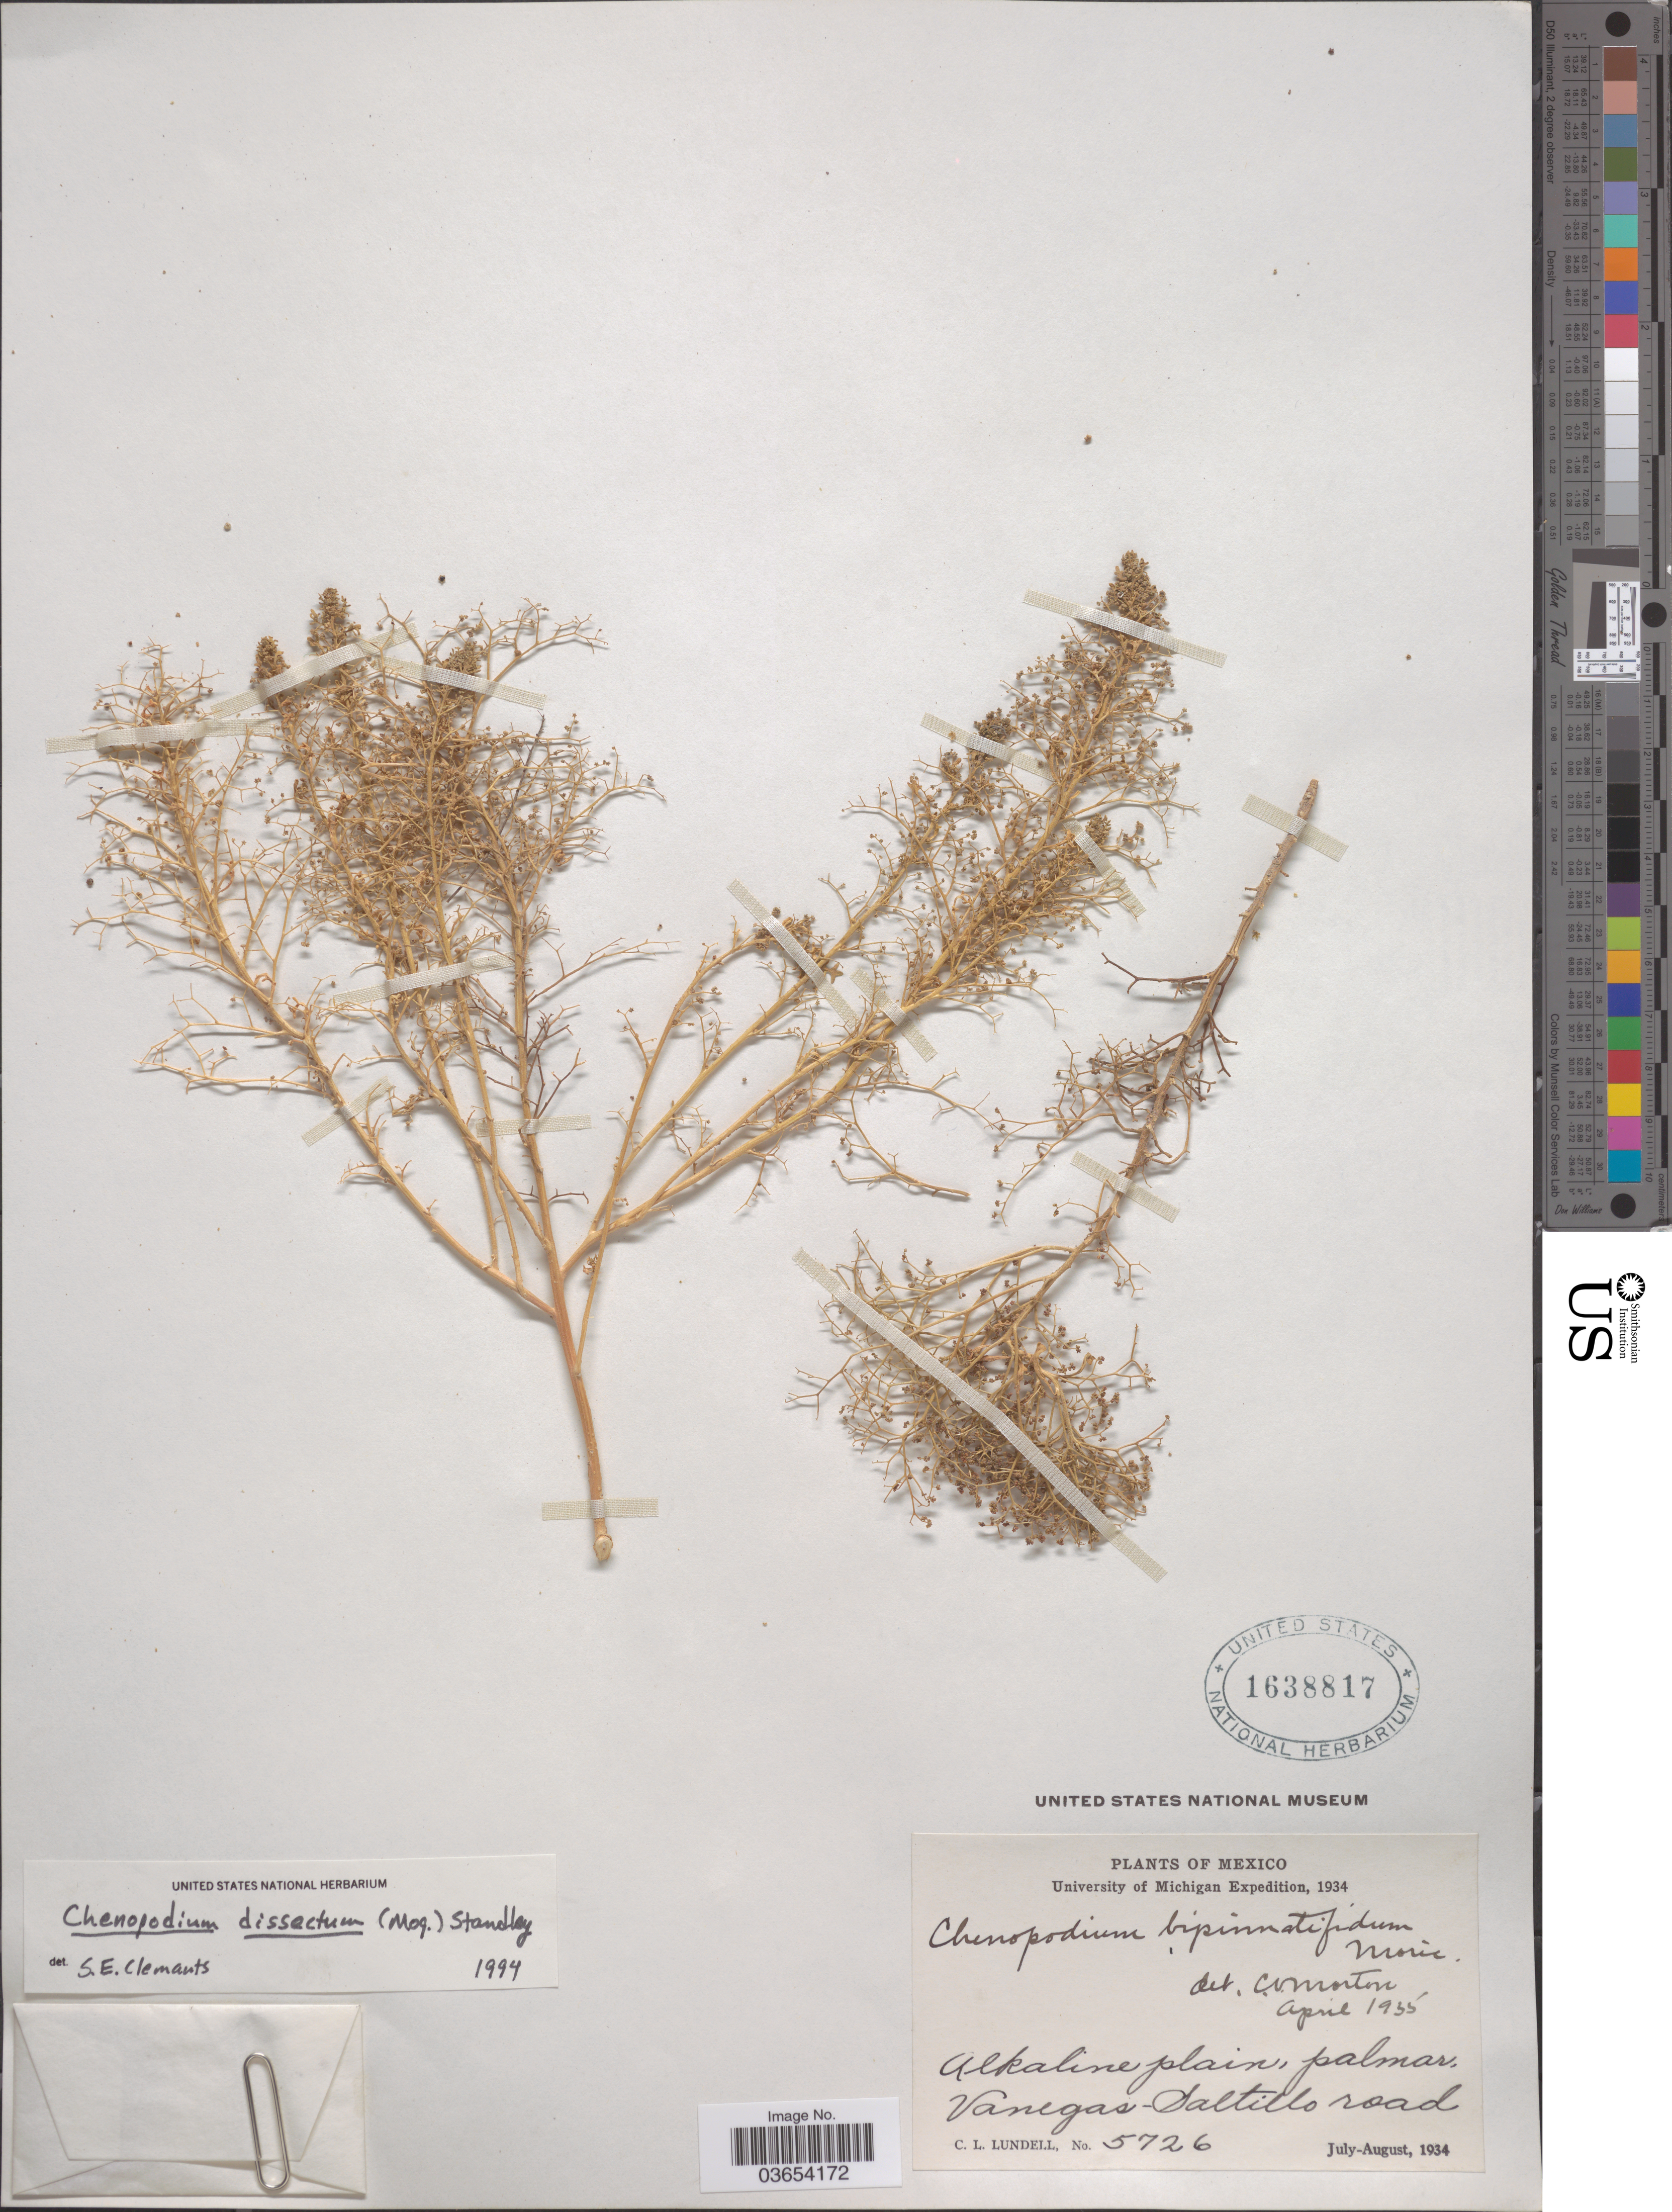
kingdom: Plantae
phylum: Tracheophyta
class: Magnoliopsida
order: Caryophyllales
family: Amaranthaceae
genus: Chenopodium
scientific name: Chenopodium dissectum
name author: Standl.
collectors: C. L. Lundell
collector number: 5726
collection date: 1934-07/1934-08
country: Mexico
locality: Vanegas-Saltillo road.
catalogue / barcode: US 1638817